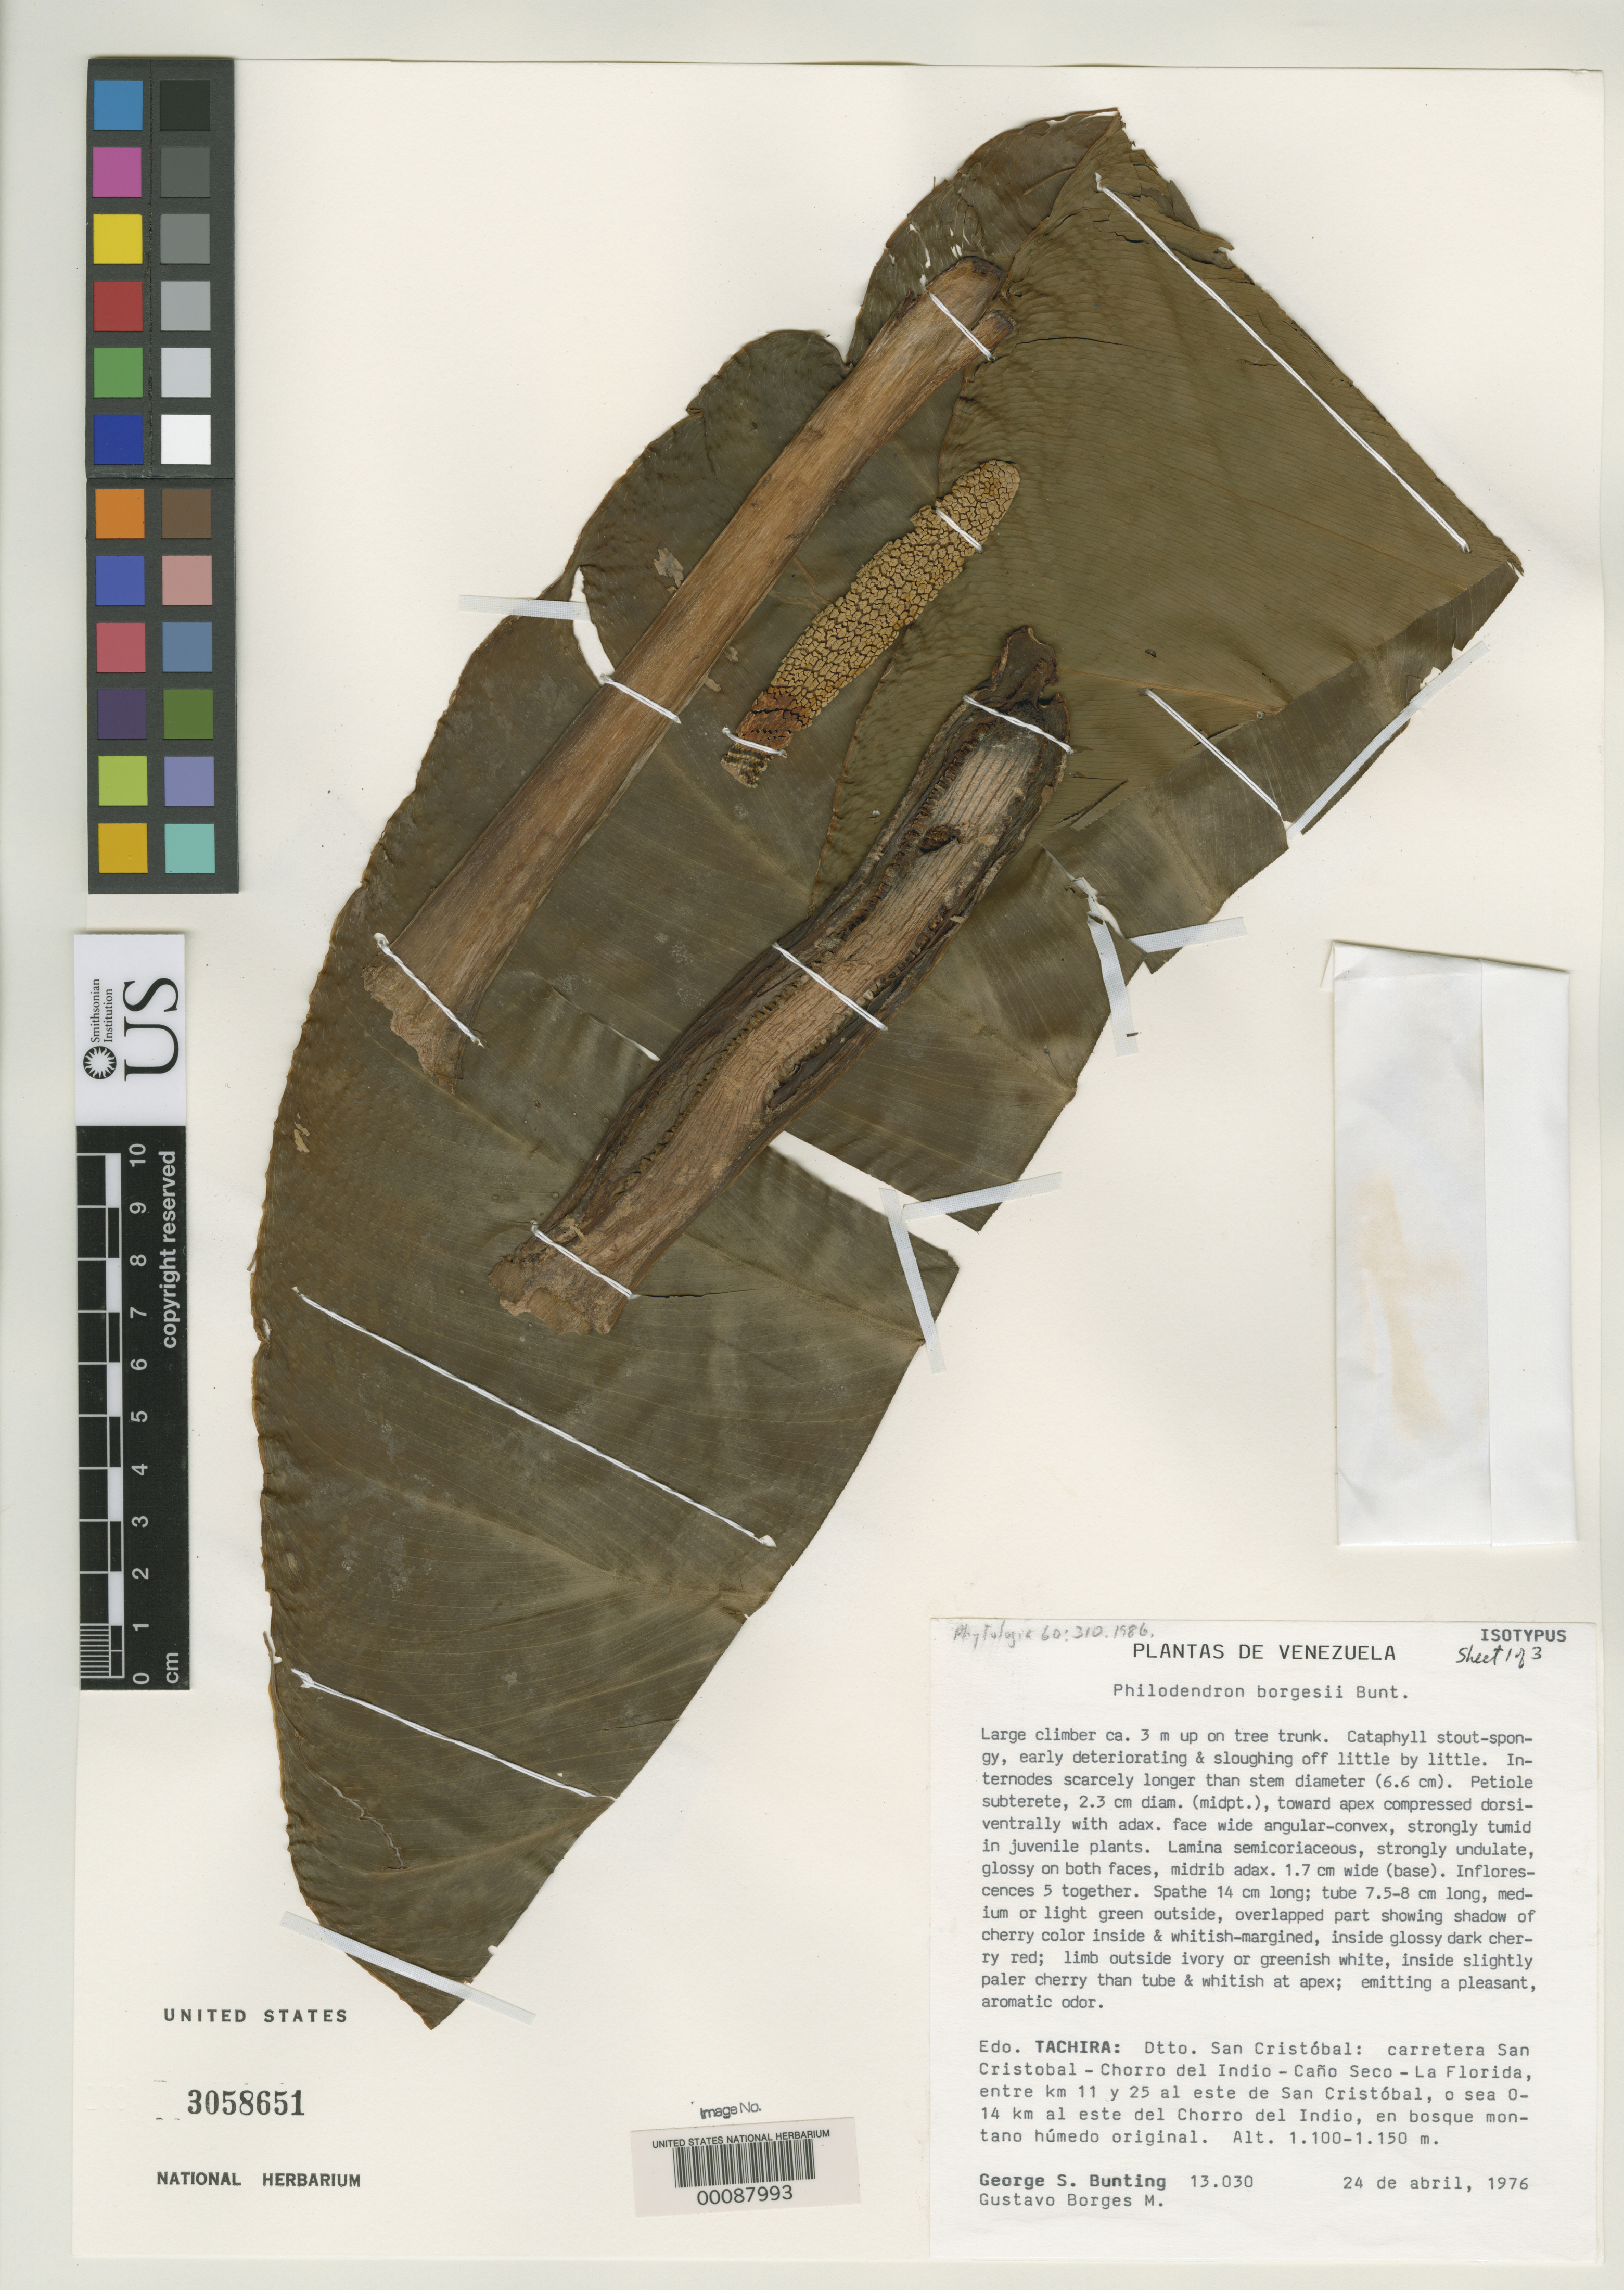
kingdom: Plantae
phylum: Tracheophyta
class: Liliopsida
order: Alismatales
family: Araceae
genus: Philodendron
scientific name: Philodendron borgesii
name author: G.S. Bunting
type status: Isotype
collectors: G. S. Bunting & G. Borges-M.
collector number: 13030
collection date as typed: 24 Apr 1976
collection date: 1976-04-24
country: Venezuela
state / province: Tachira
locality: Between 11 and 25 km E of San Cristobal, 14 km E of Chorro del Indio.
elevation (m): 1100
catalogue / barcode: US 3058651